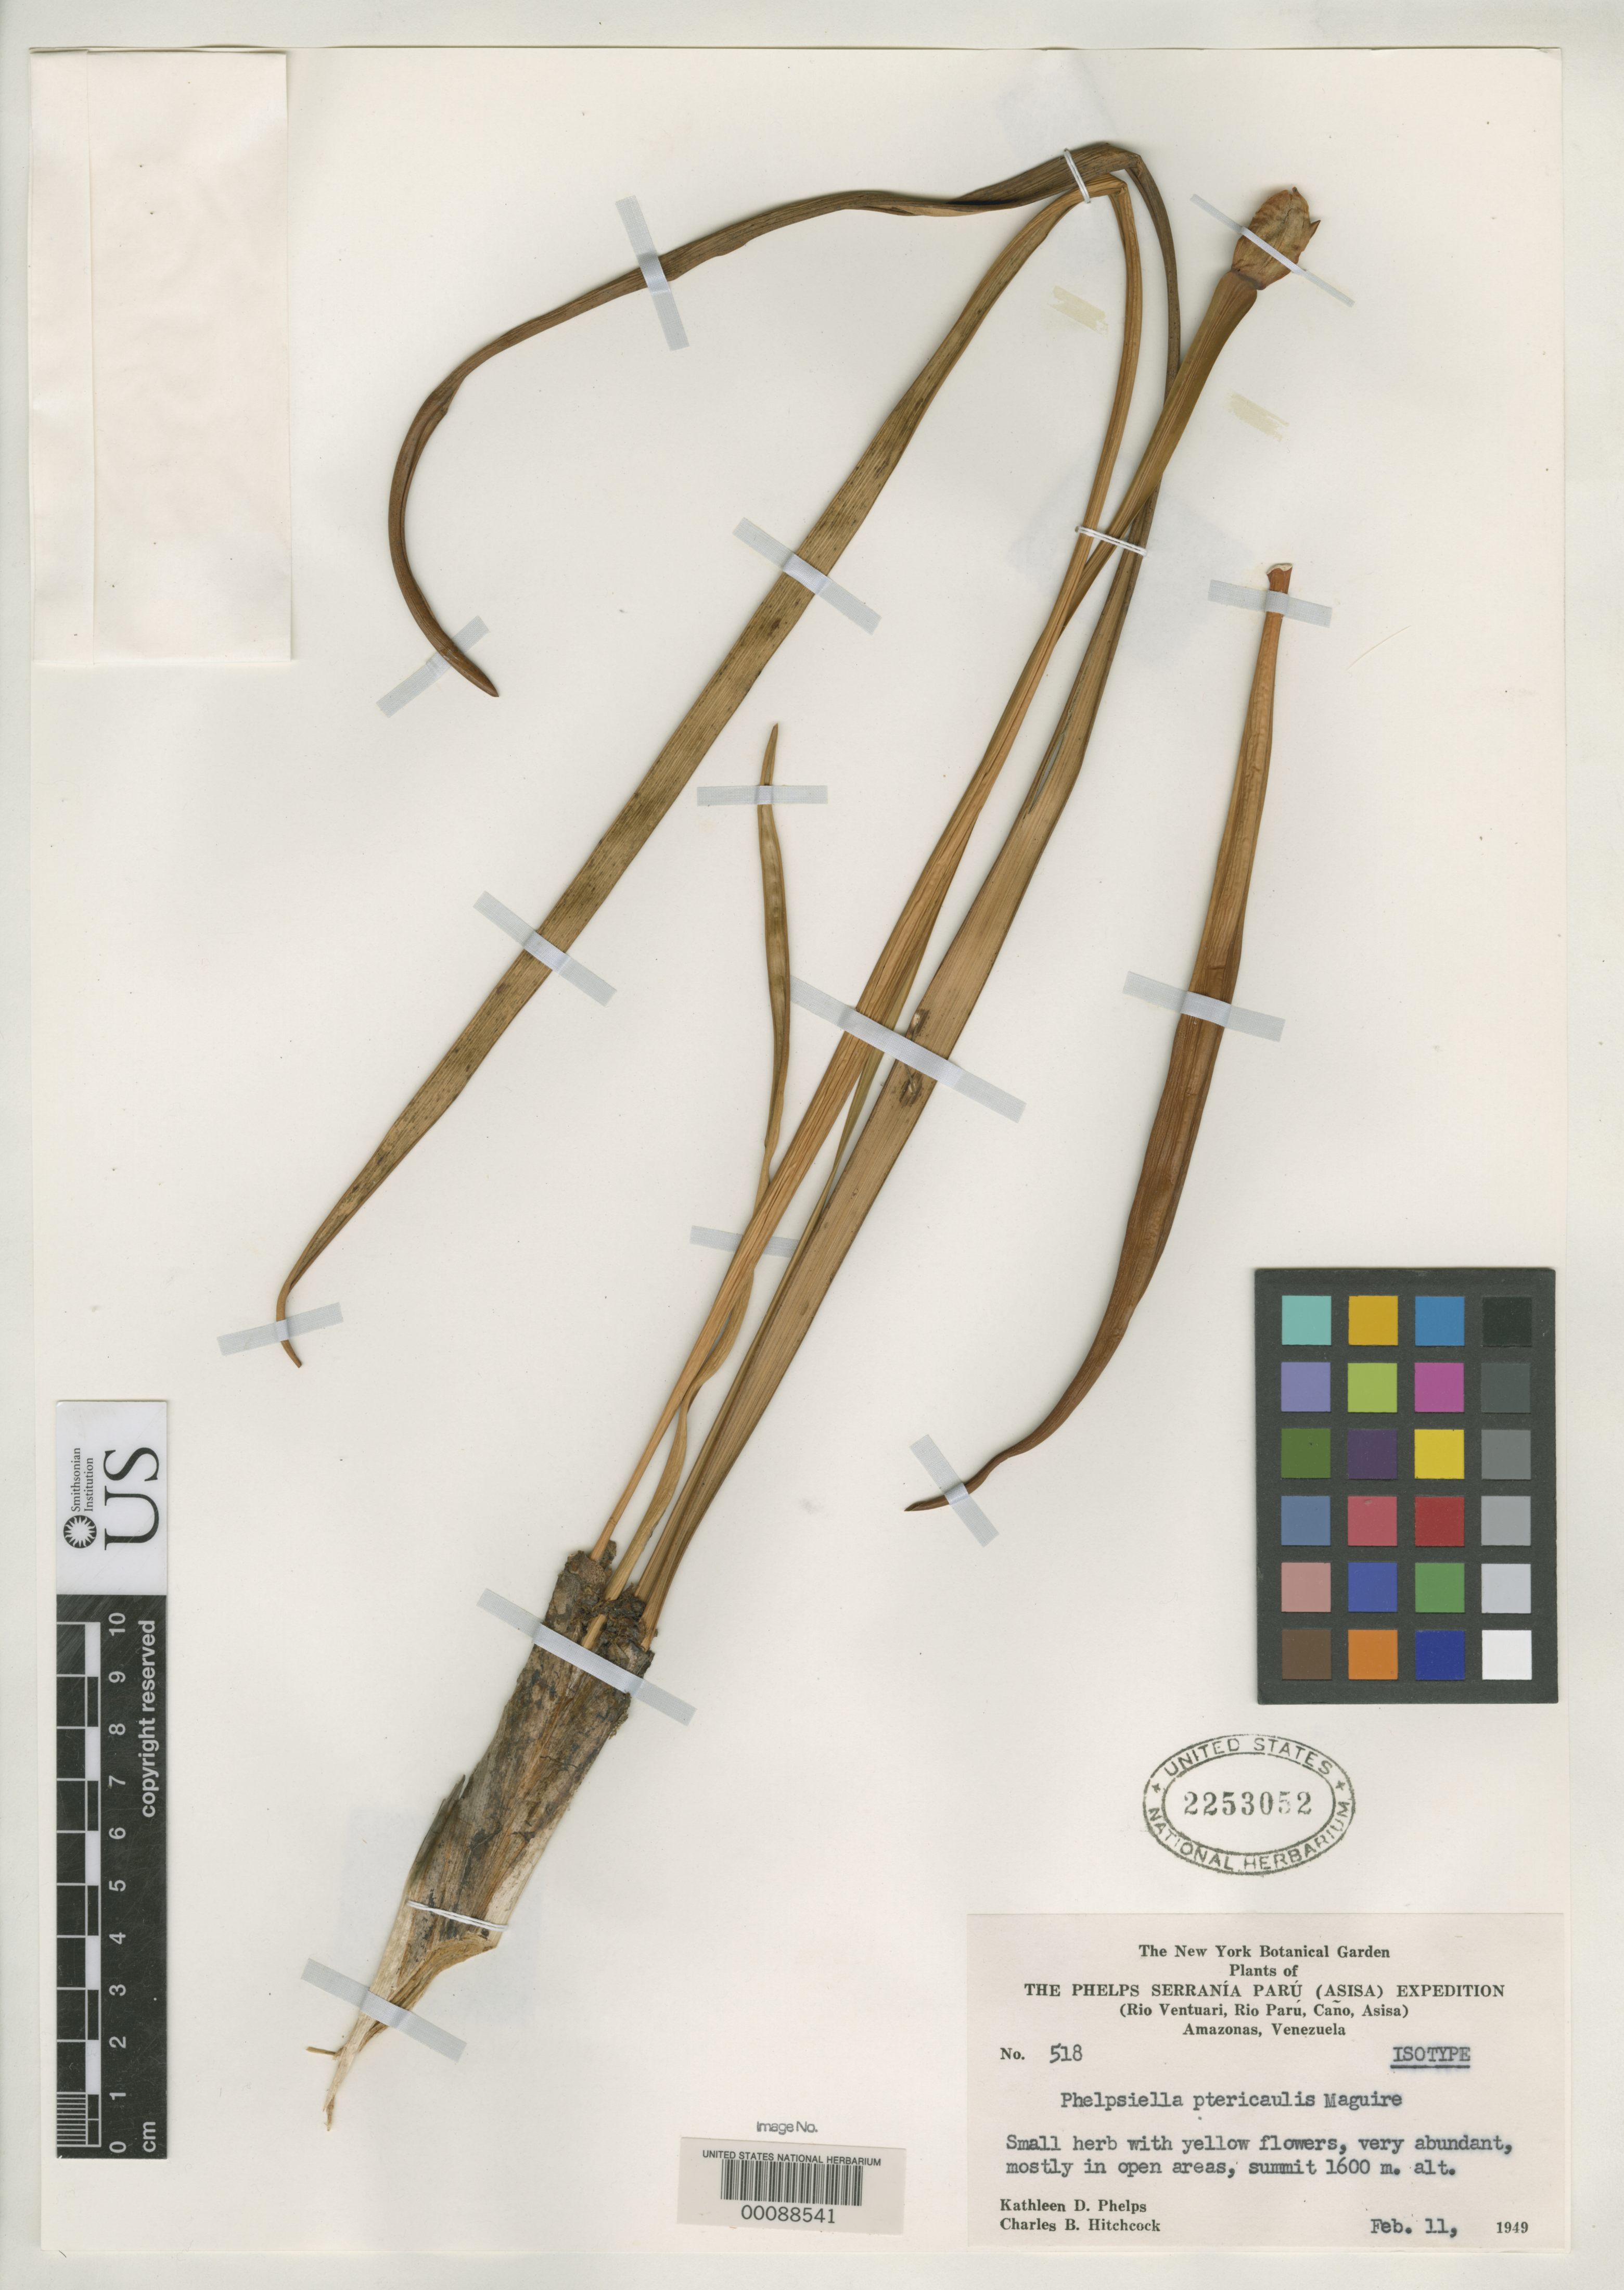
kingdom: Plantae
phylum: Tracheophyta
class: Liliopsida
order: Poales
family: Rapateaceae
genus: Phelpsiella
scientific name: Phelpsiella ptericaulis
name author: Maguire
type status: Isotype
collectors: K. D. Phelps & C. B. Hitchcock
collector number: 518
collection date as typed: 11 Feb 1949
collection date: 1949-02-11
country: Venezuela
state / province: Amazonas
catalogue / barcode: US 2253052